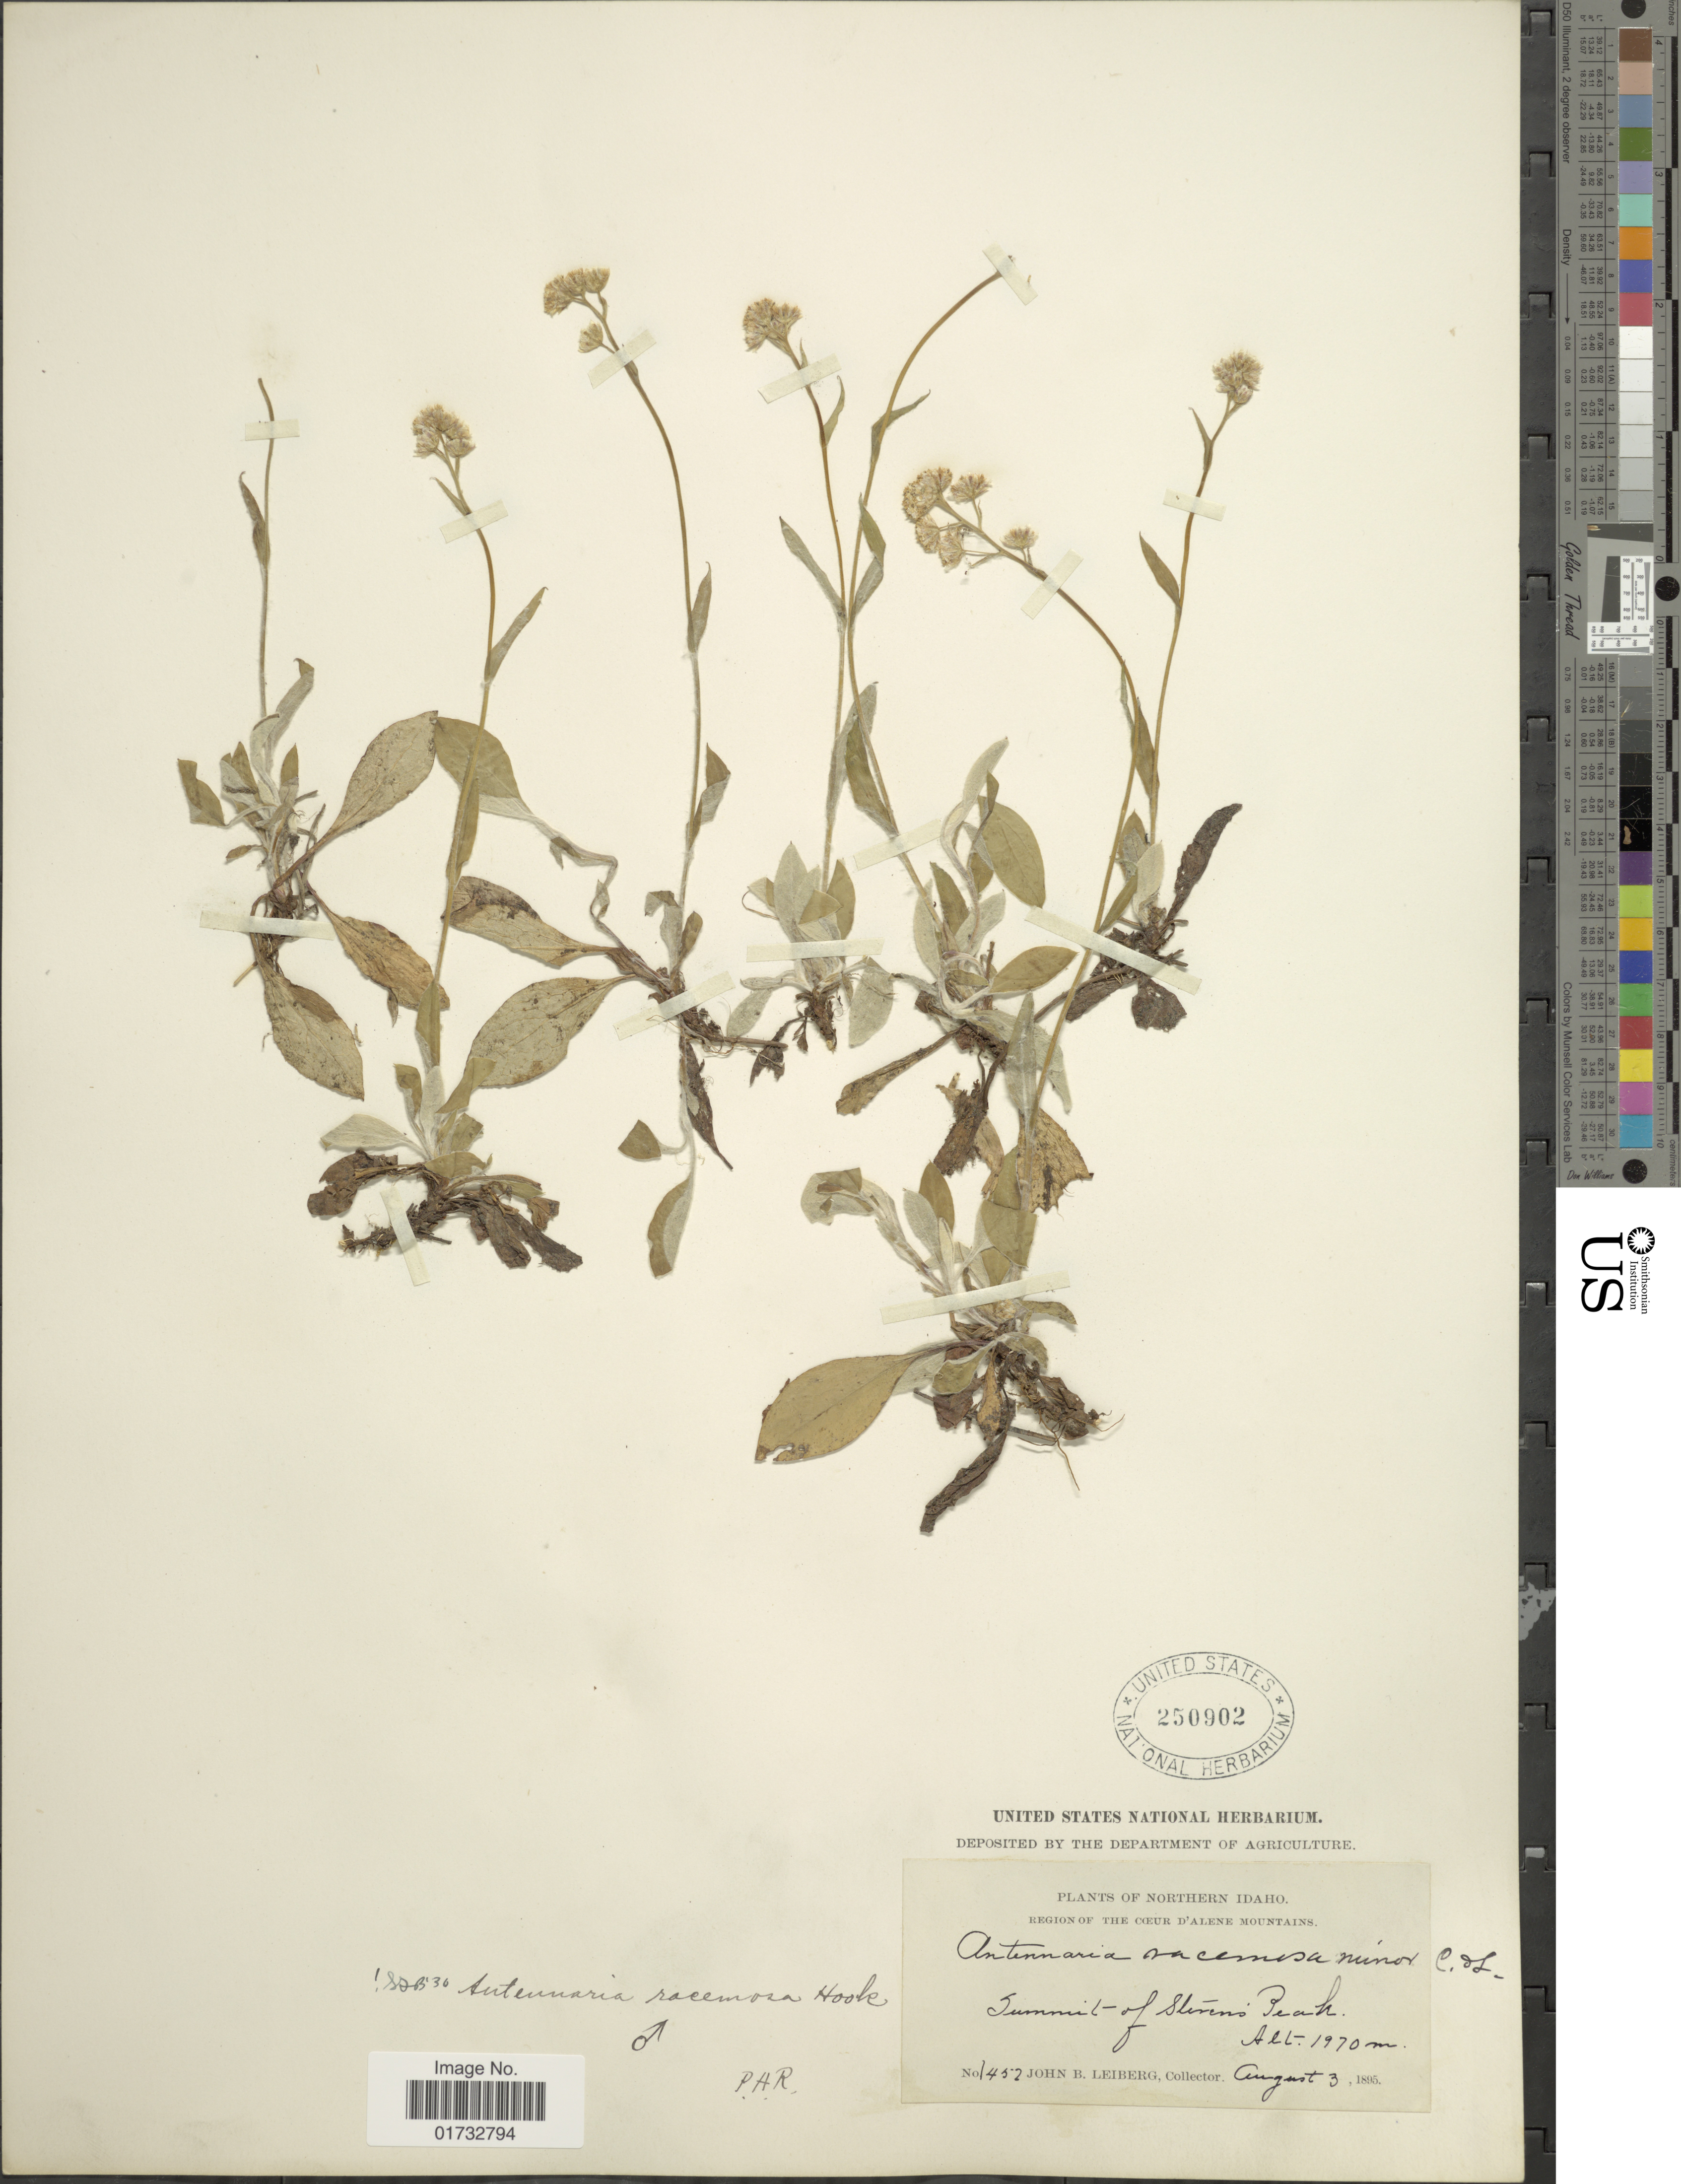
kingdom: Plantae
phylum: Tracheophyta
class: Magnoliopsida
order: Asterales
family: Asteraceae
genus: Antennaria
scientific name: Antennaria racemosa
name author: Hook.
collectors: J. Leiberg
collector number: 1452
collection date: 1895-08-03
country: United States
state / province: Idaho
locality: Northern Idaho. Region of the Coeur D'Alene Mountains. Summit of Steven's Peak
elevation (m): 1970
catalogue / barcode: US 250902